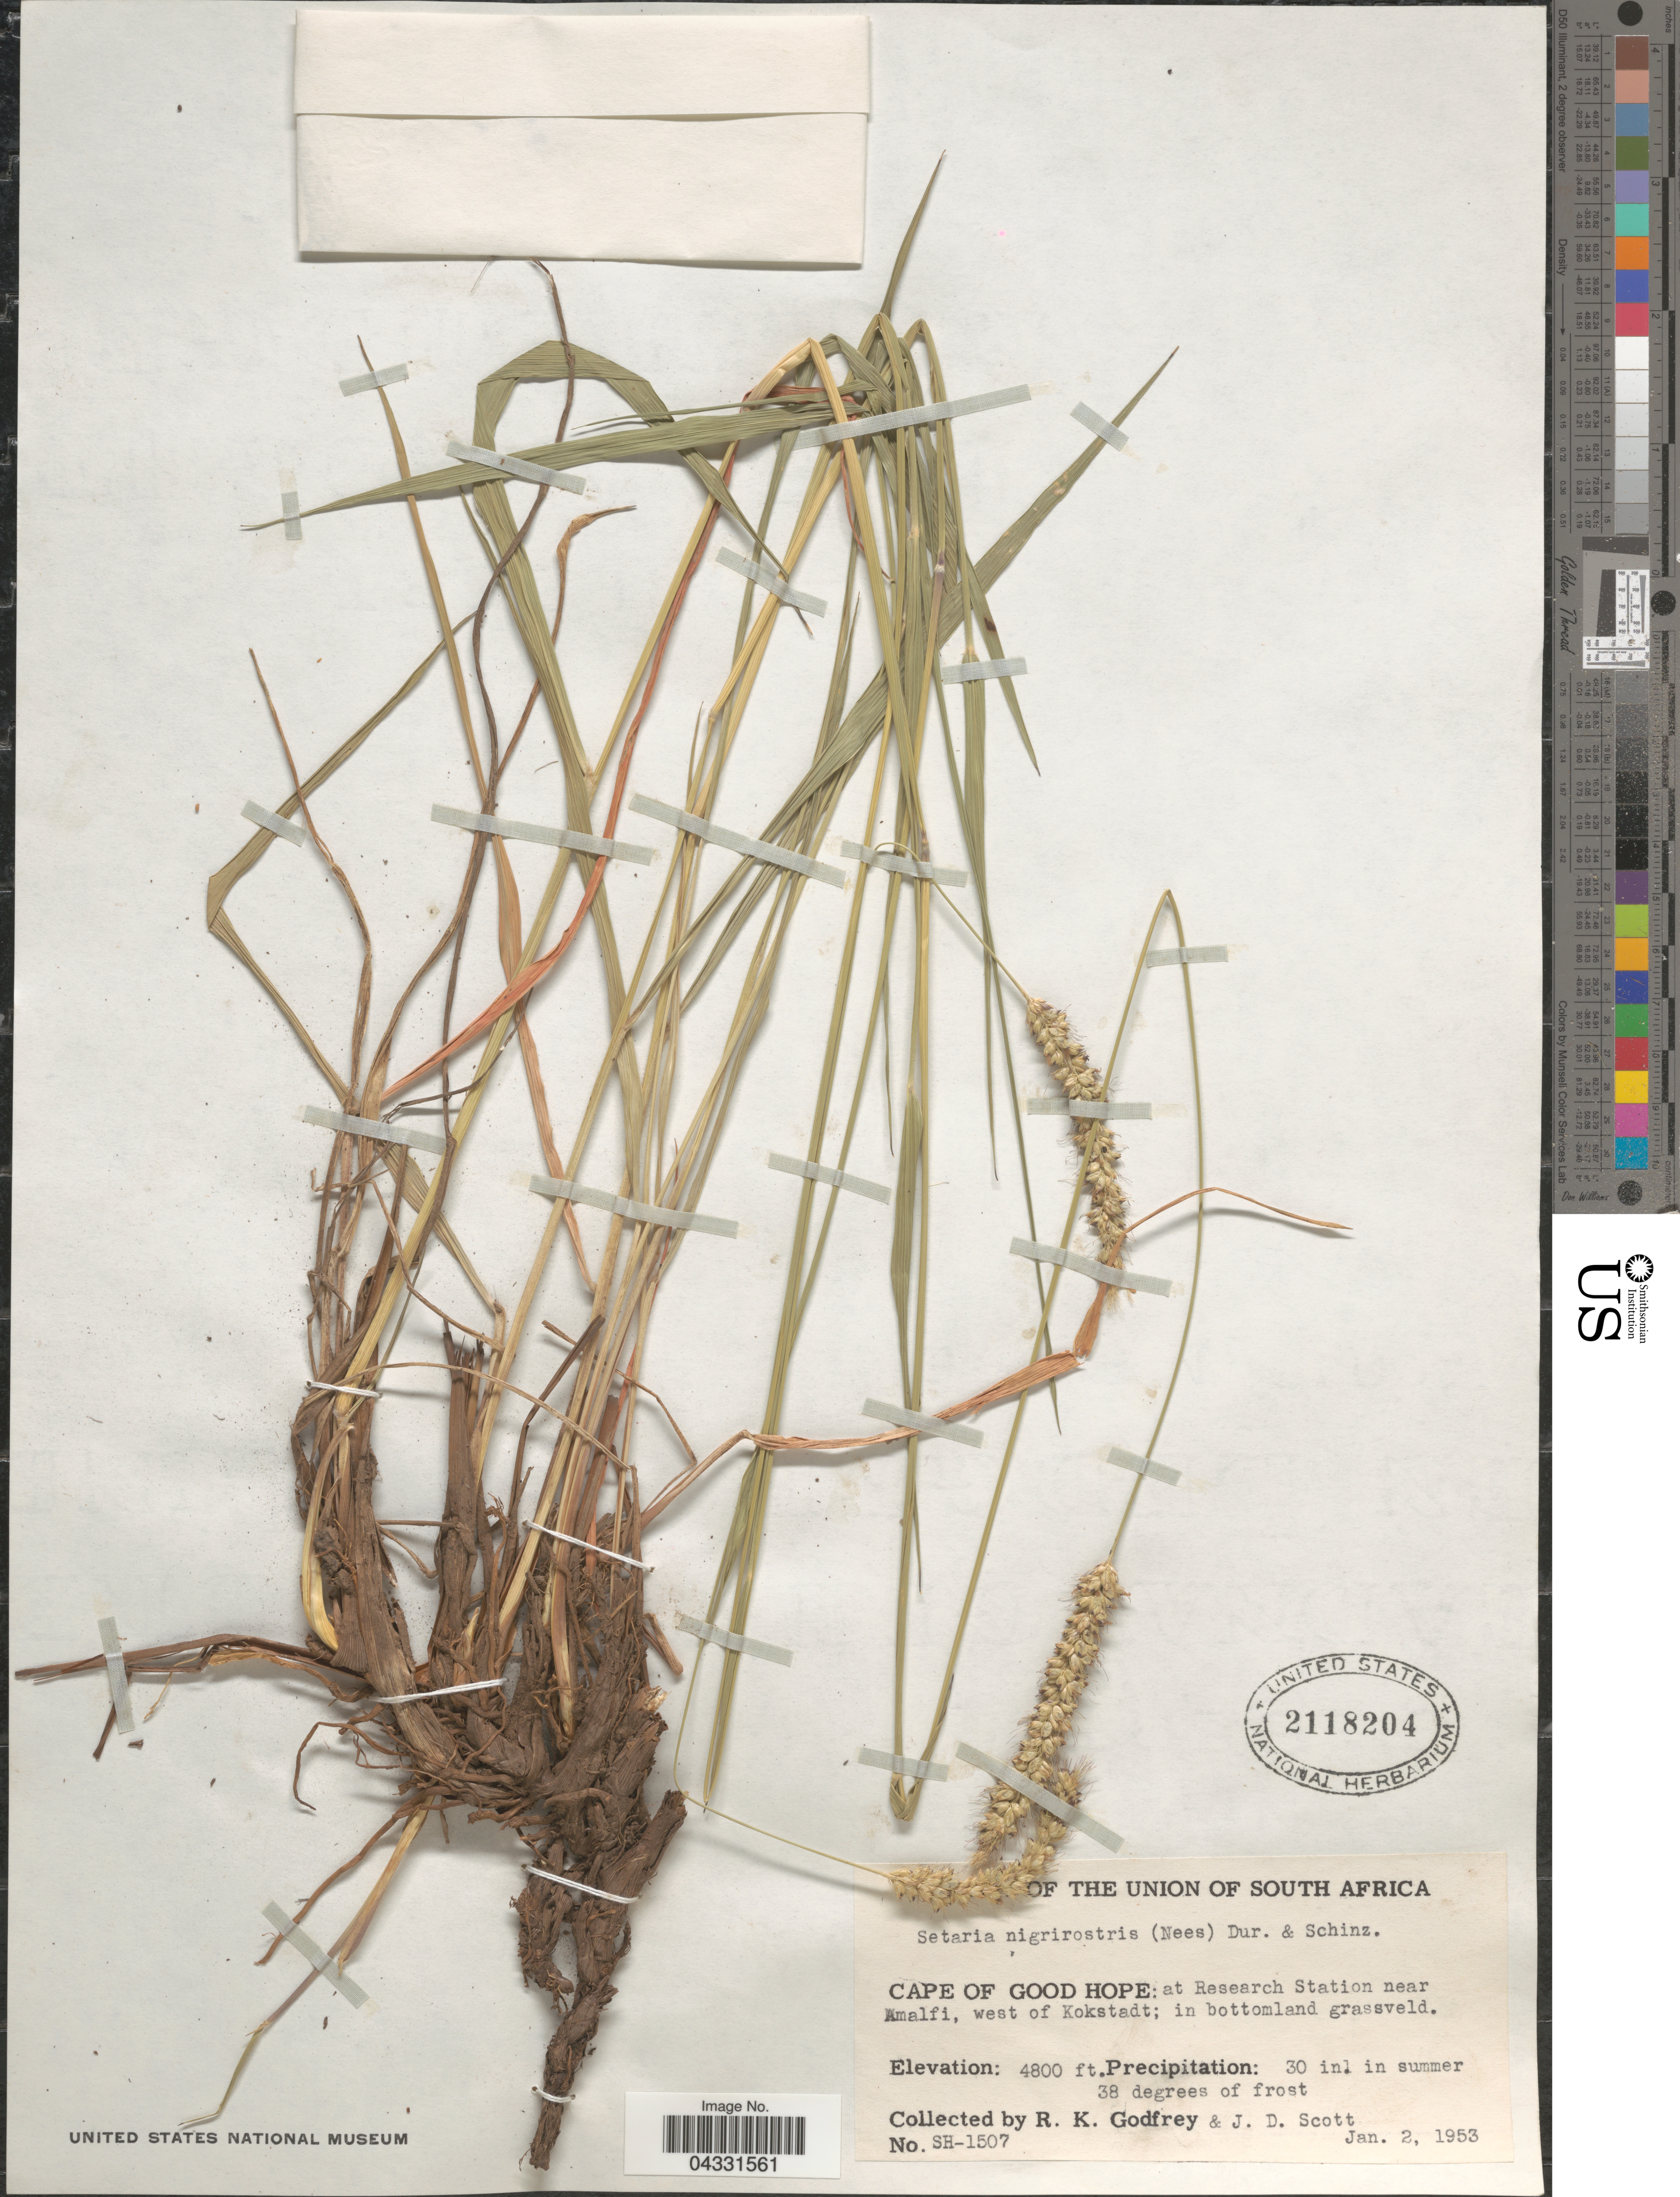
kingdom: Plantae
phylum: Tracheophyta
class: Liliopsida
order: Poales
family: Poaceae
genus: Setaria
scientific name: Setaria nigrirostris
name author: (Nees) Durand & Schinz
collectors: R. K. Godfrey & J. D. Scott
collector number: SH-1507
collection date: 1953-01-02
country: South Africa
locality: Union of South Africa. Cape of Good Hope: at Research Station near Amalfi, west of Kokstadt; in bottomland grassveld.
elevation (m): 1463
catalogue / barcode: US 2118204